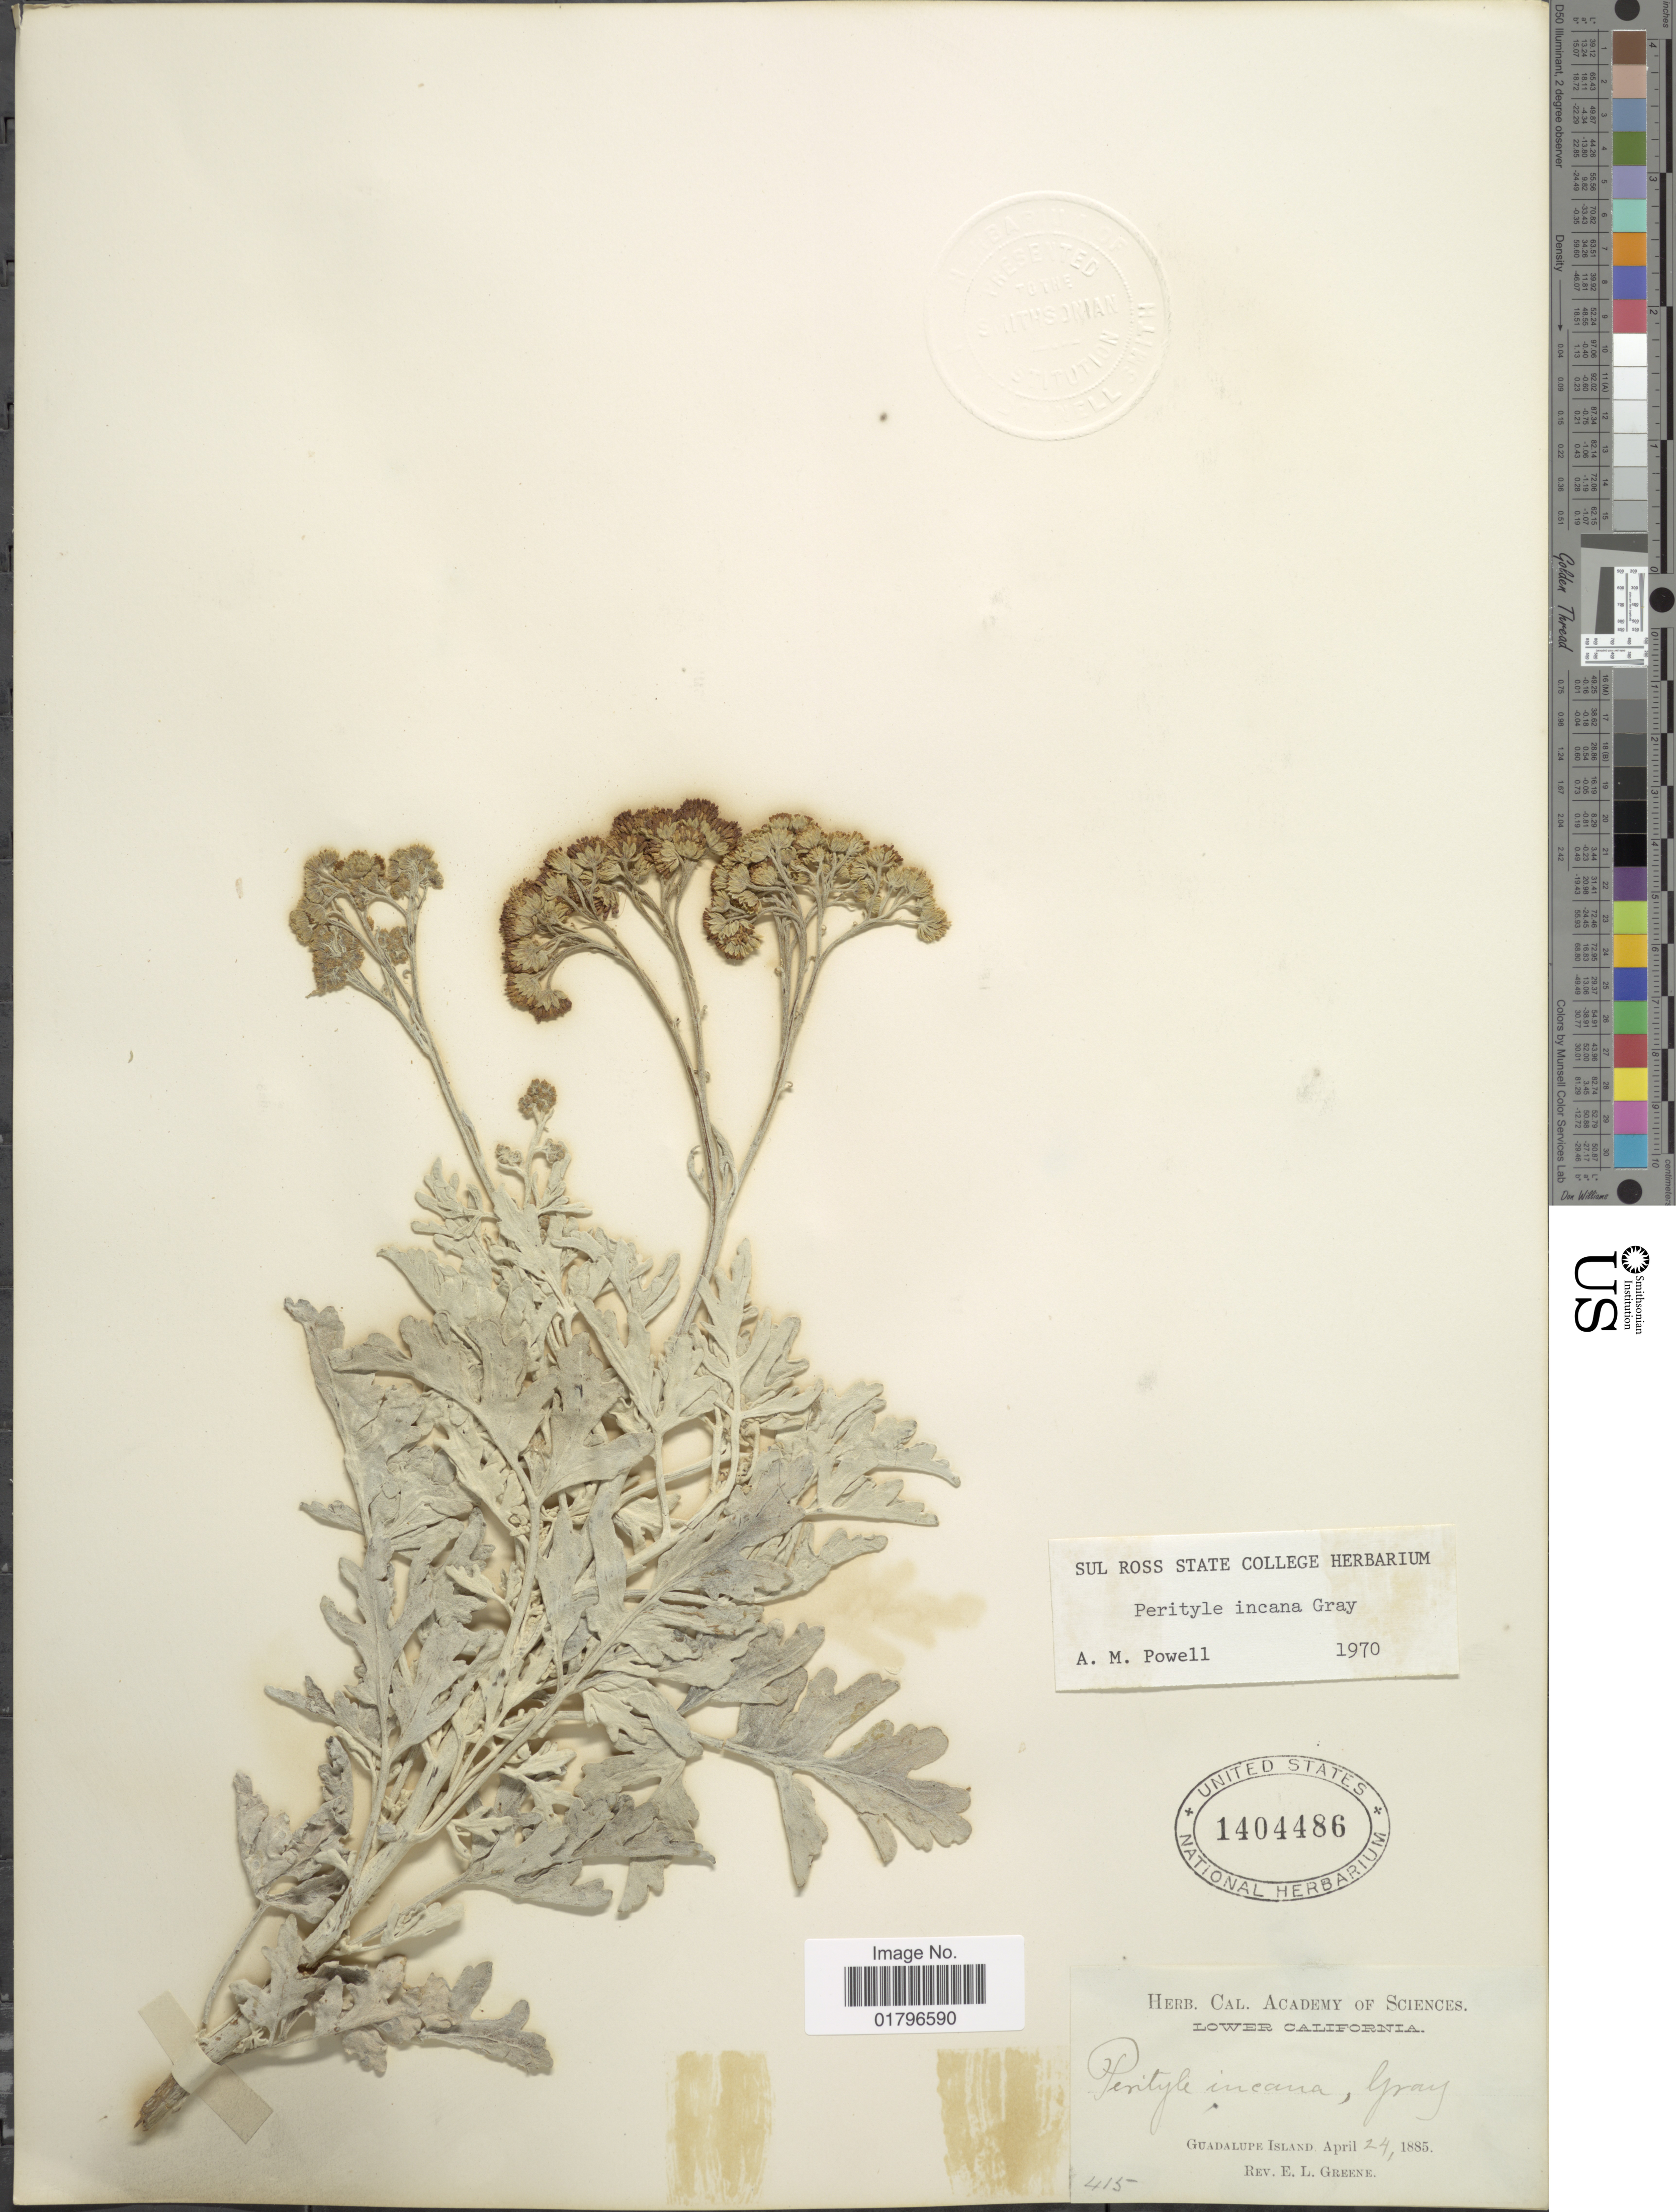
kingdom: Plantae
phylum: Tracheophyta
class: Magnoliopsida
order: Asterales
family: Asteraceae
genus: Perityle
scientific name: Perityle incana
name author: A. Gray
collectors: E. L. Greene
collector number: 415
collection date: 1885-04-24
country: Mexico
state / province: Baja California Norte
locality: Guadalupe Island. Lower California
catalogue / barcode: US 1404486